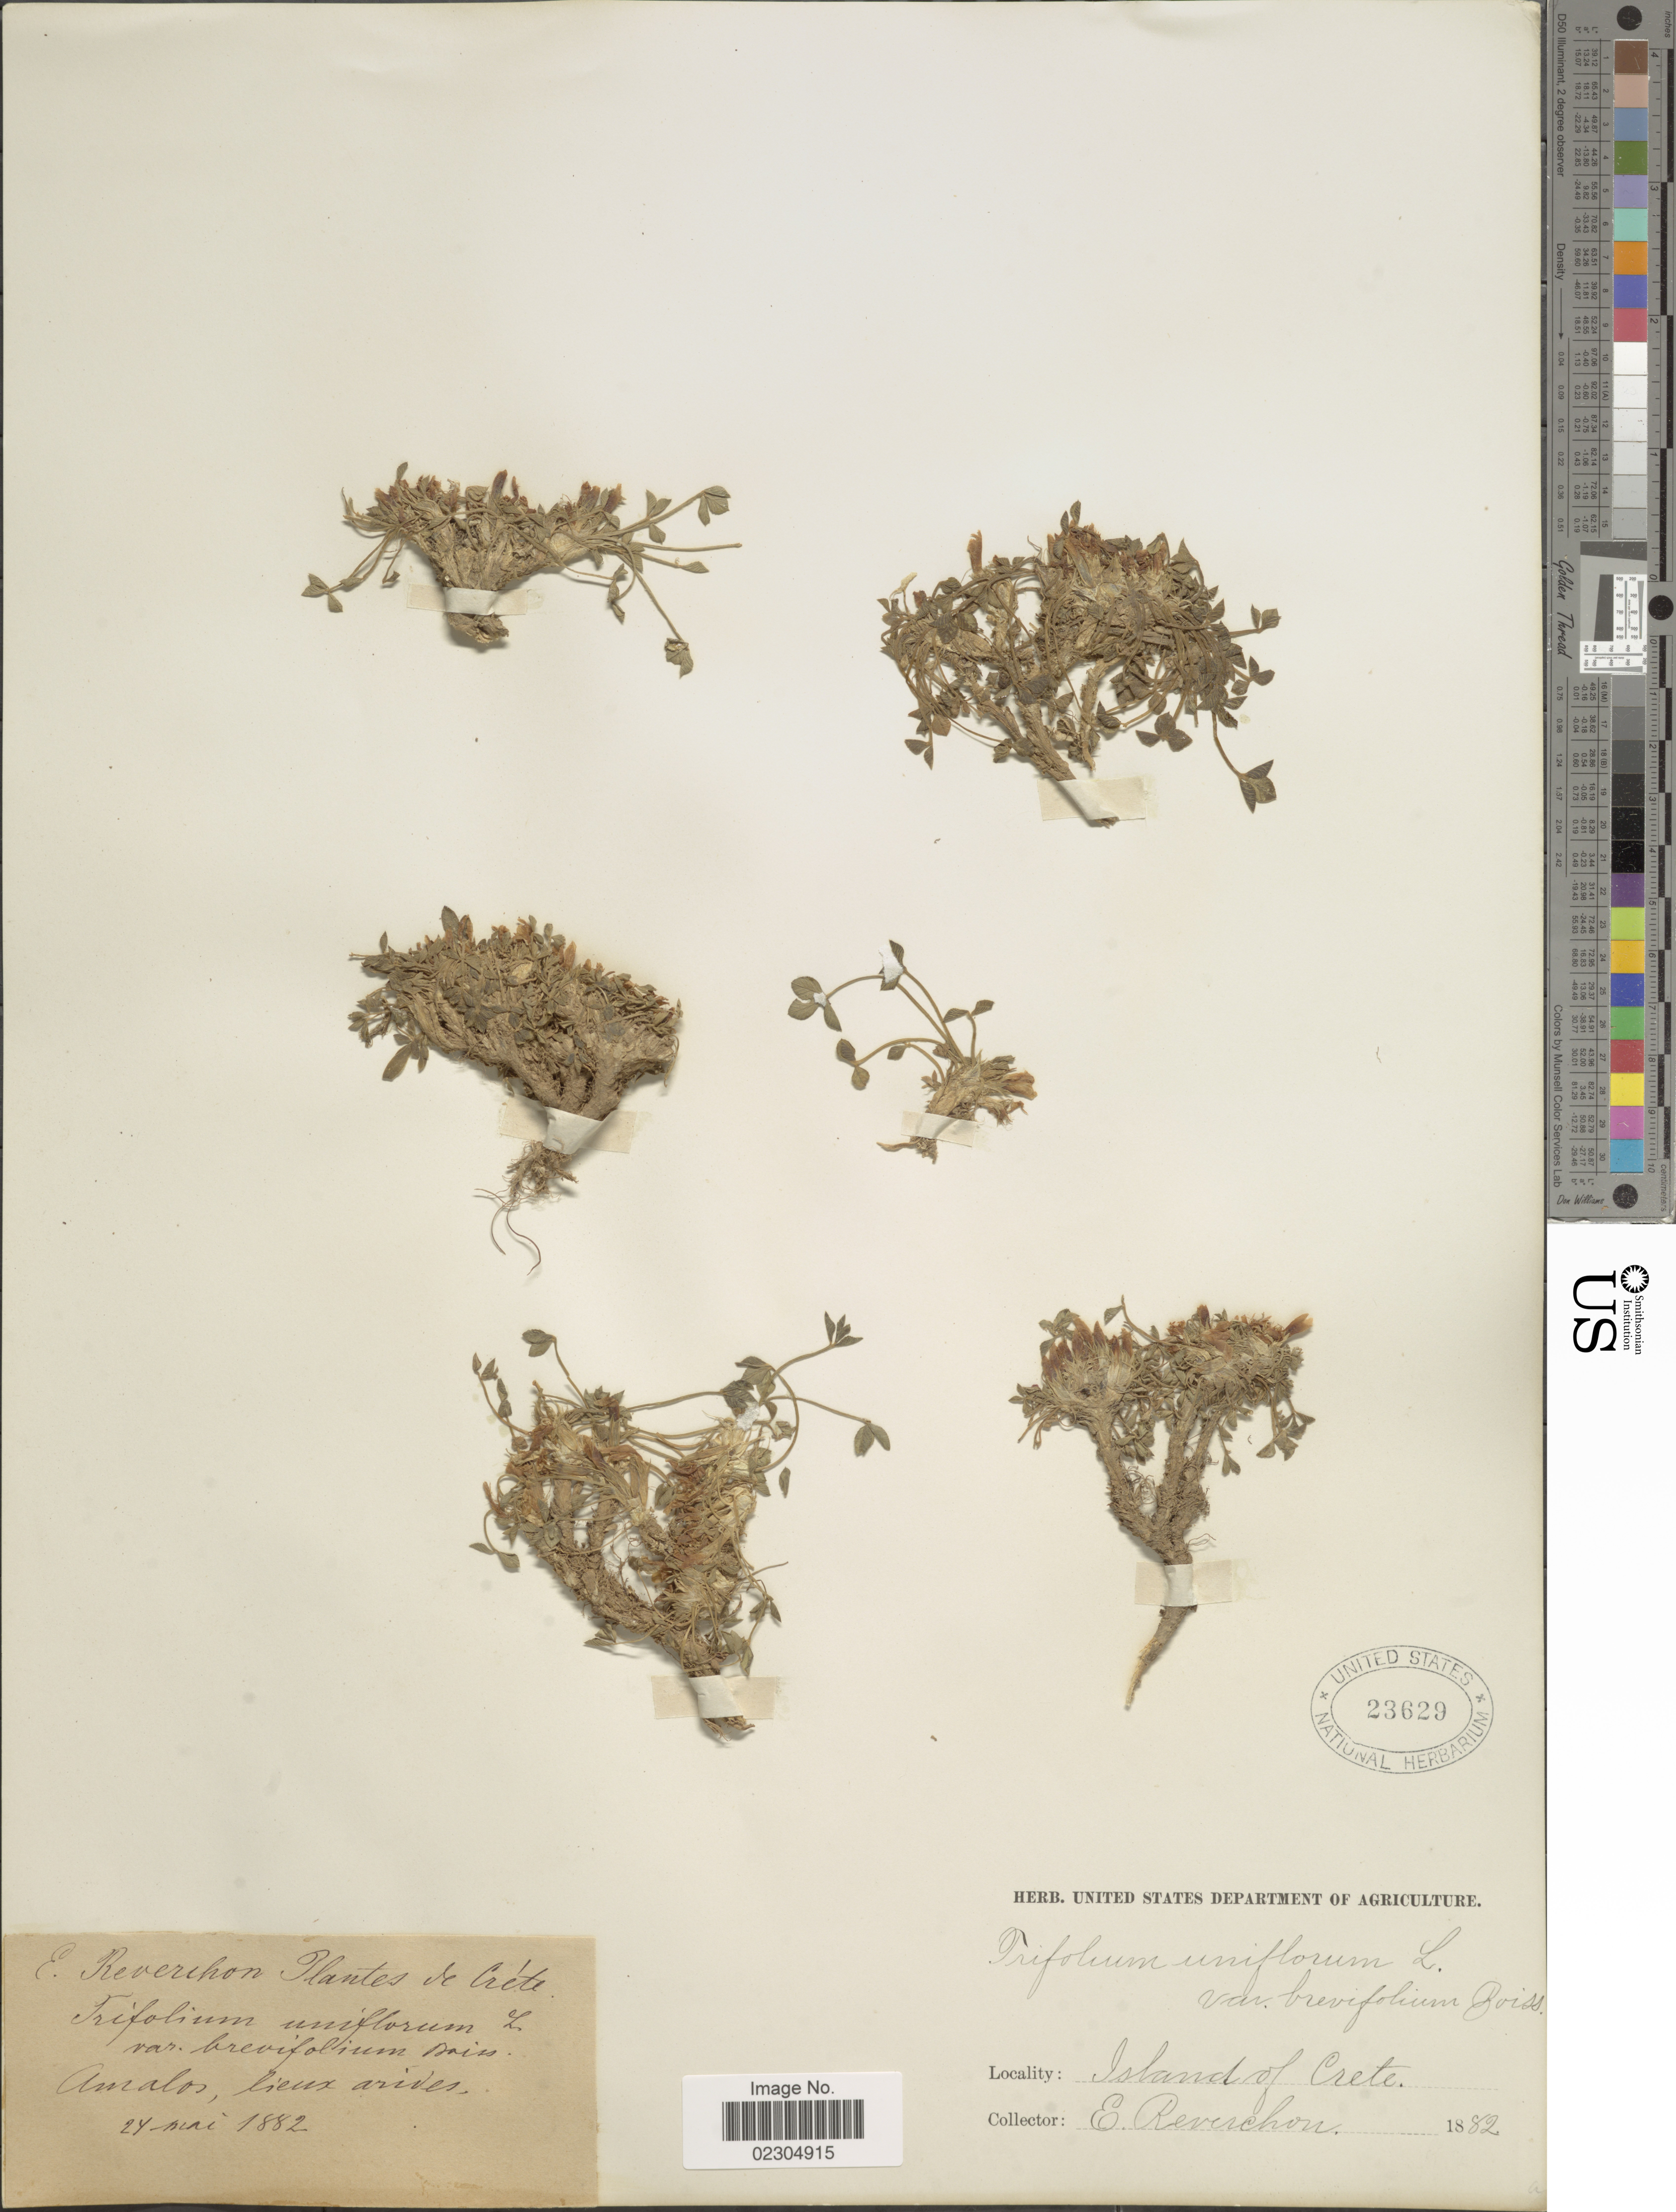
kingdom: Plantae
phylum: Tracheophyta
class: Magnoliopsida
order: Fabales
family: Fabaceae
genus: Trifolium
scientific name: Trifolium uniflorum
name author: L.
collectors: E. Reverchon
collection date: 1882-05-24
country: Greece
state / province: Crete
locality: Island of Crete. Amalos. lieux arides.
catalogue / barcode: US 23629